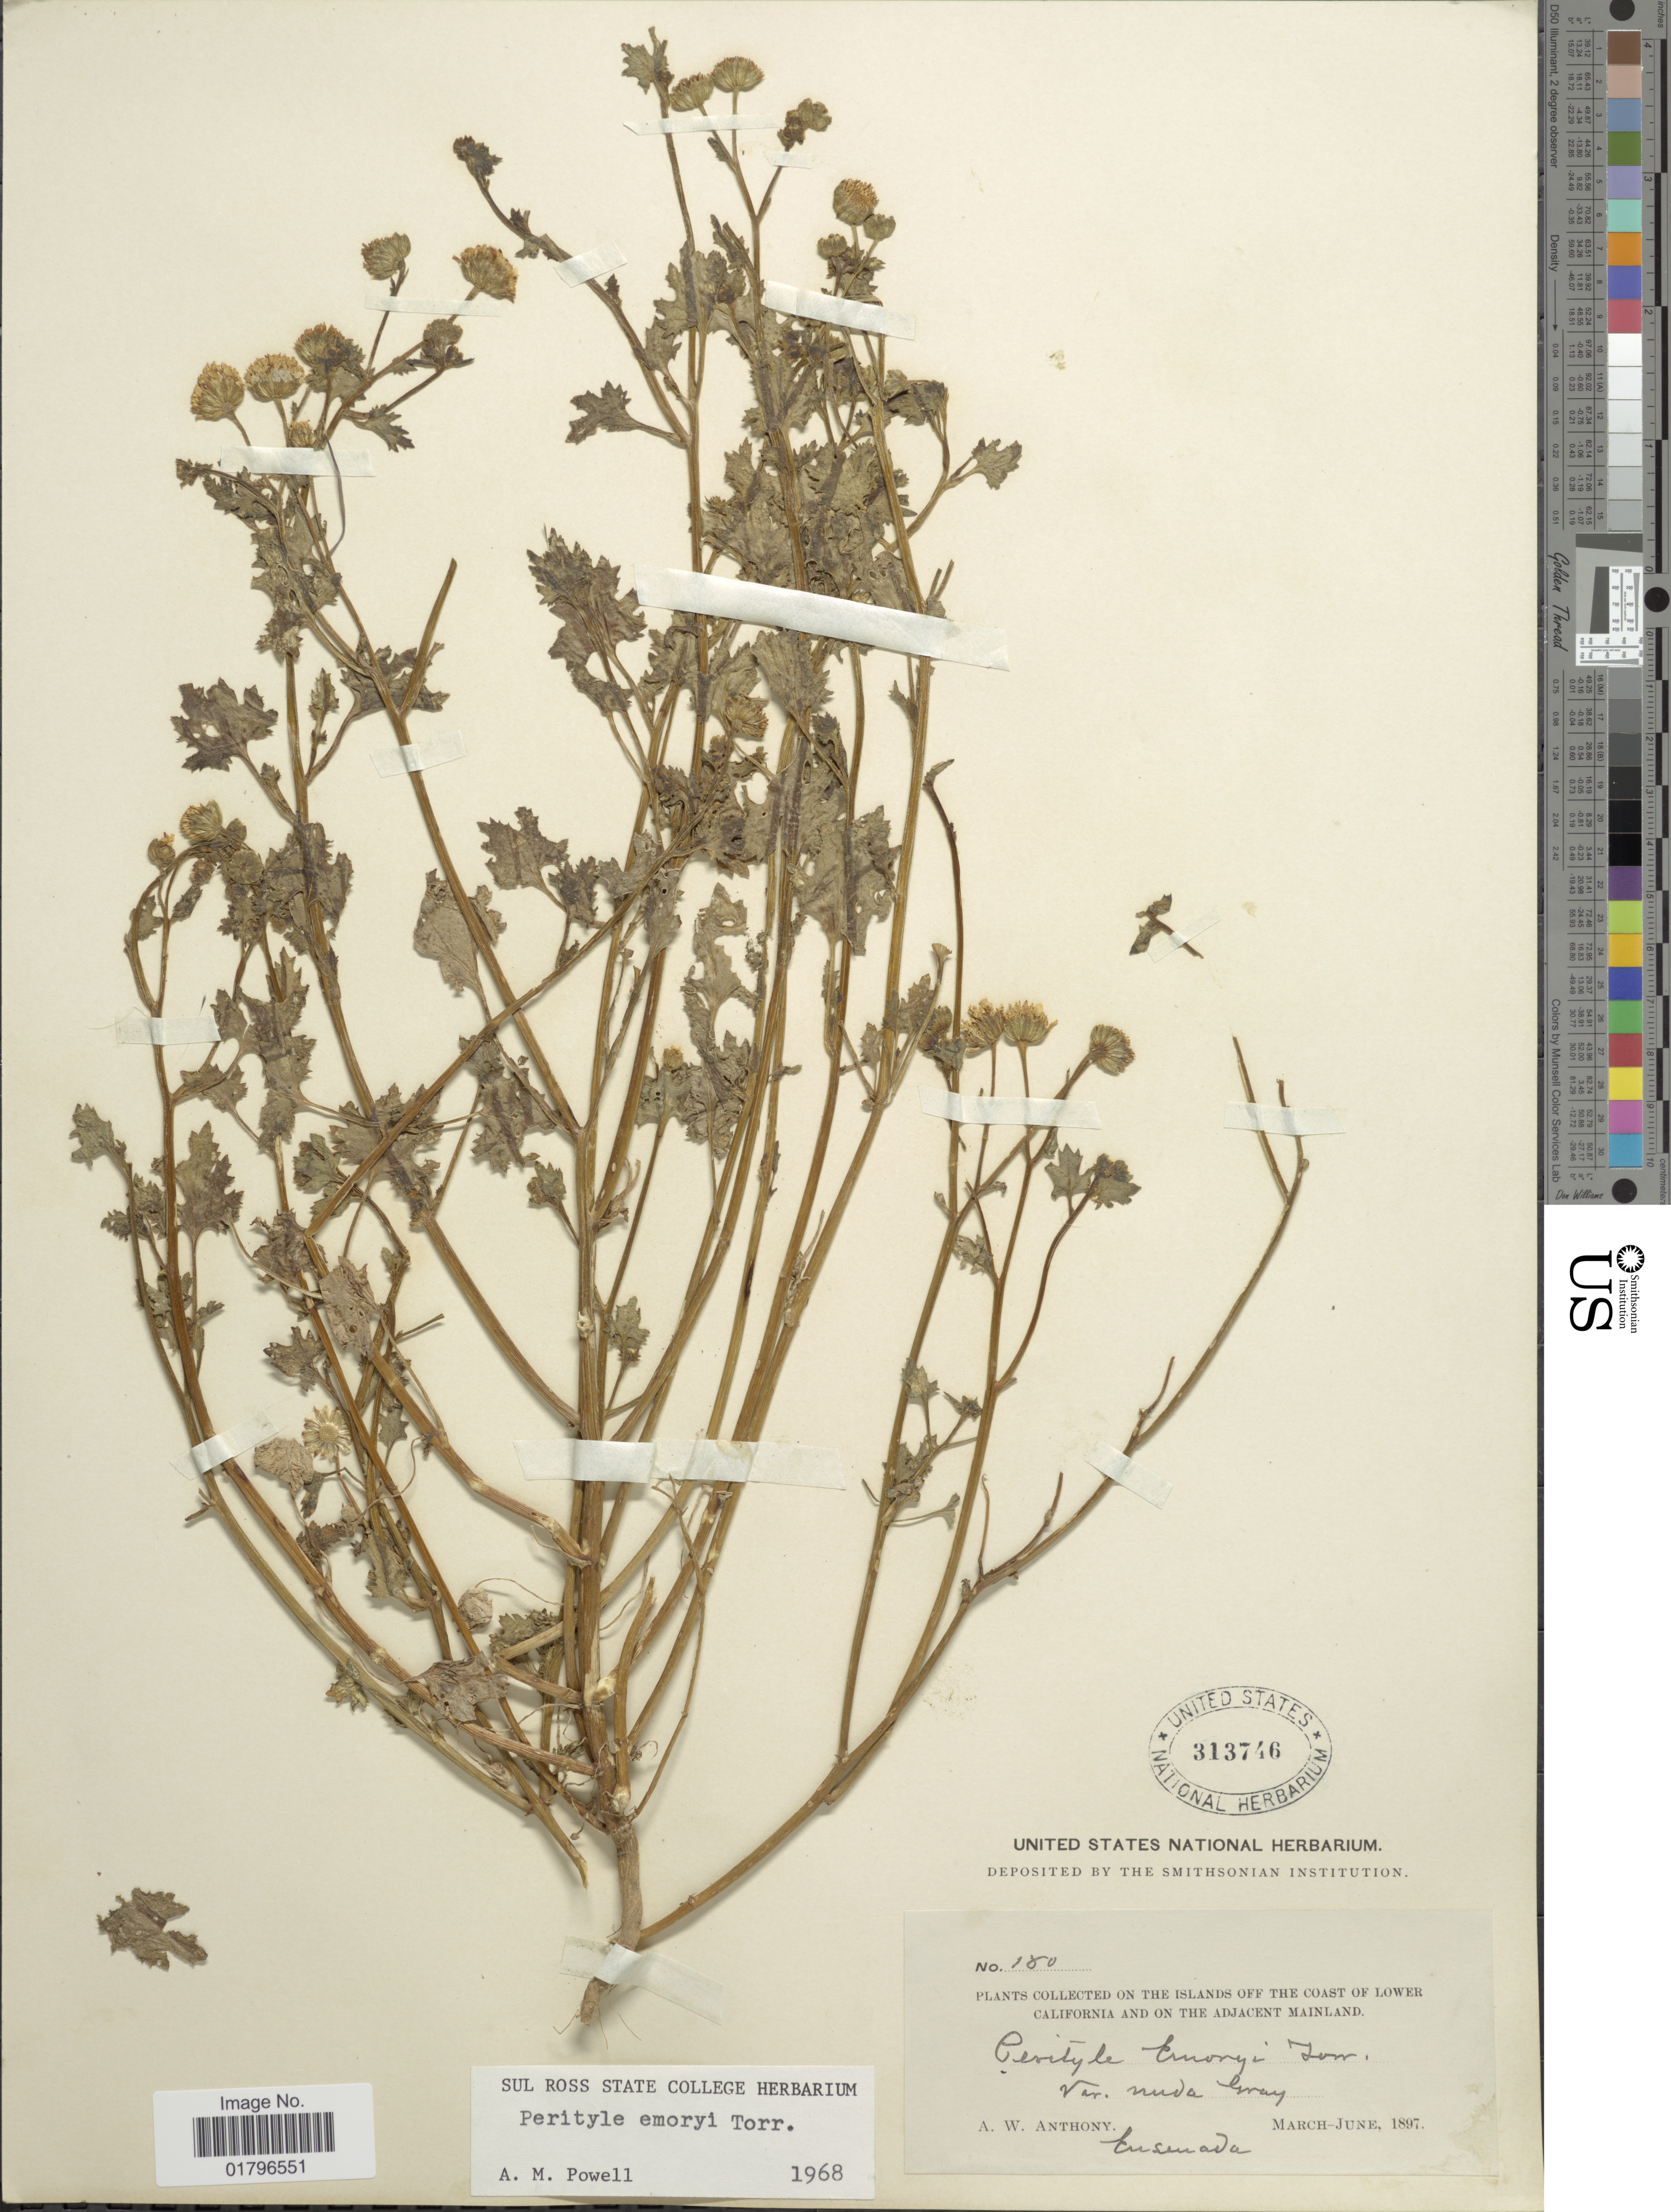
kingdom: Plantae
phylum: Tracheophyta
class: Magnoliopsida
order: Asterales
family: Asteraceae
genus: Perityle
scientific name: Perityle emoryi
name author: Torr.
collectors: A. W. Anthony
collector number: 180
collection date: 1897-03/1897-06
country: Mexico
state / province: Baja California Sur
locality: The islands off the coast of Lower California and on the adjacent mainland. Ensenada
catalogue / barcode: US 313746